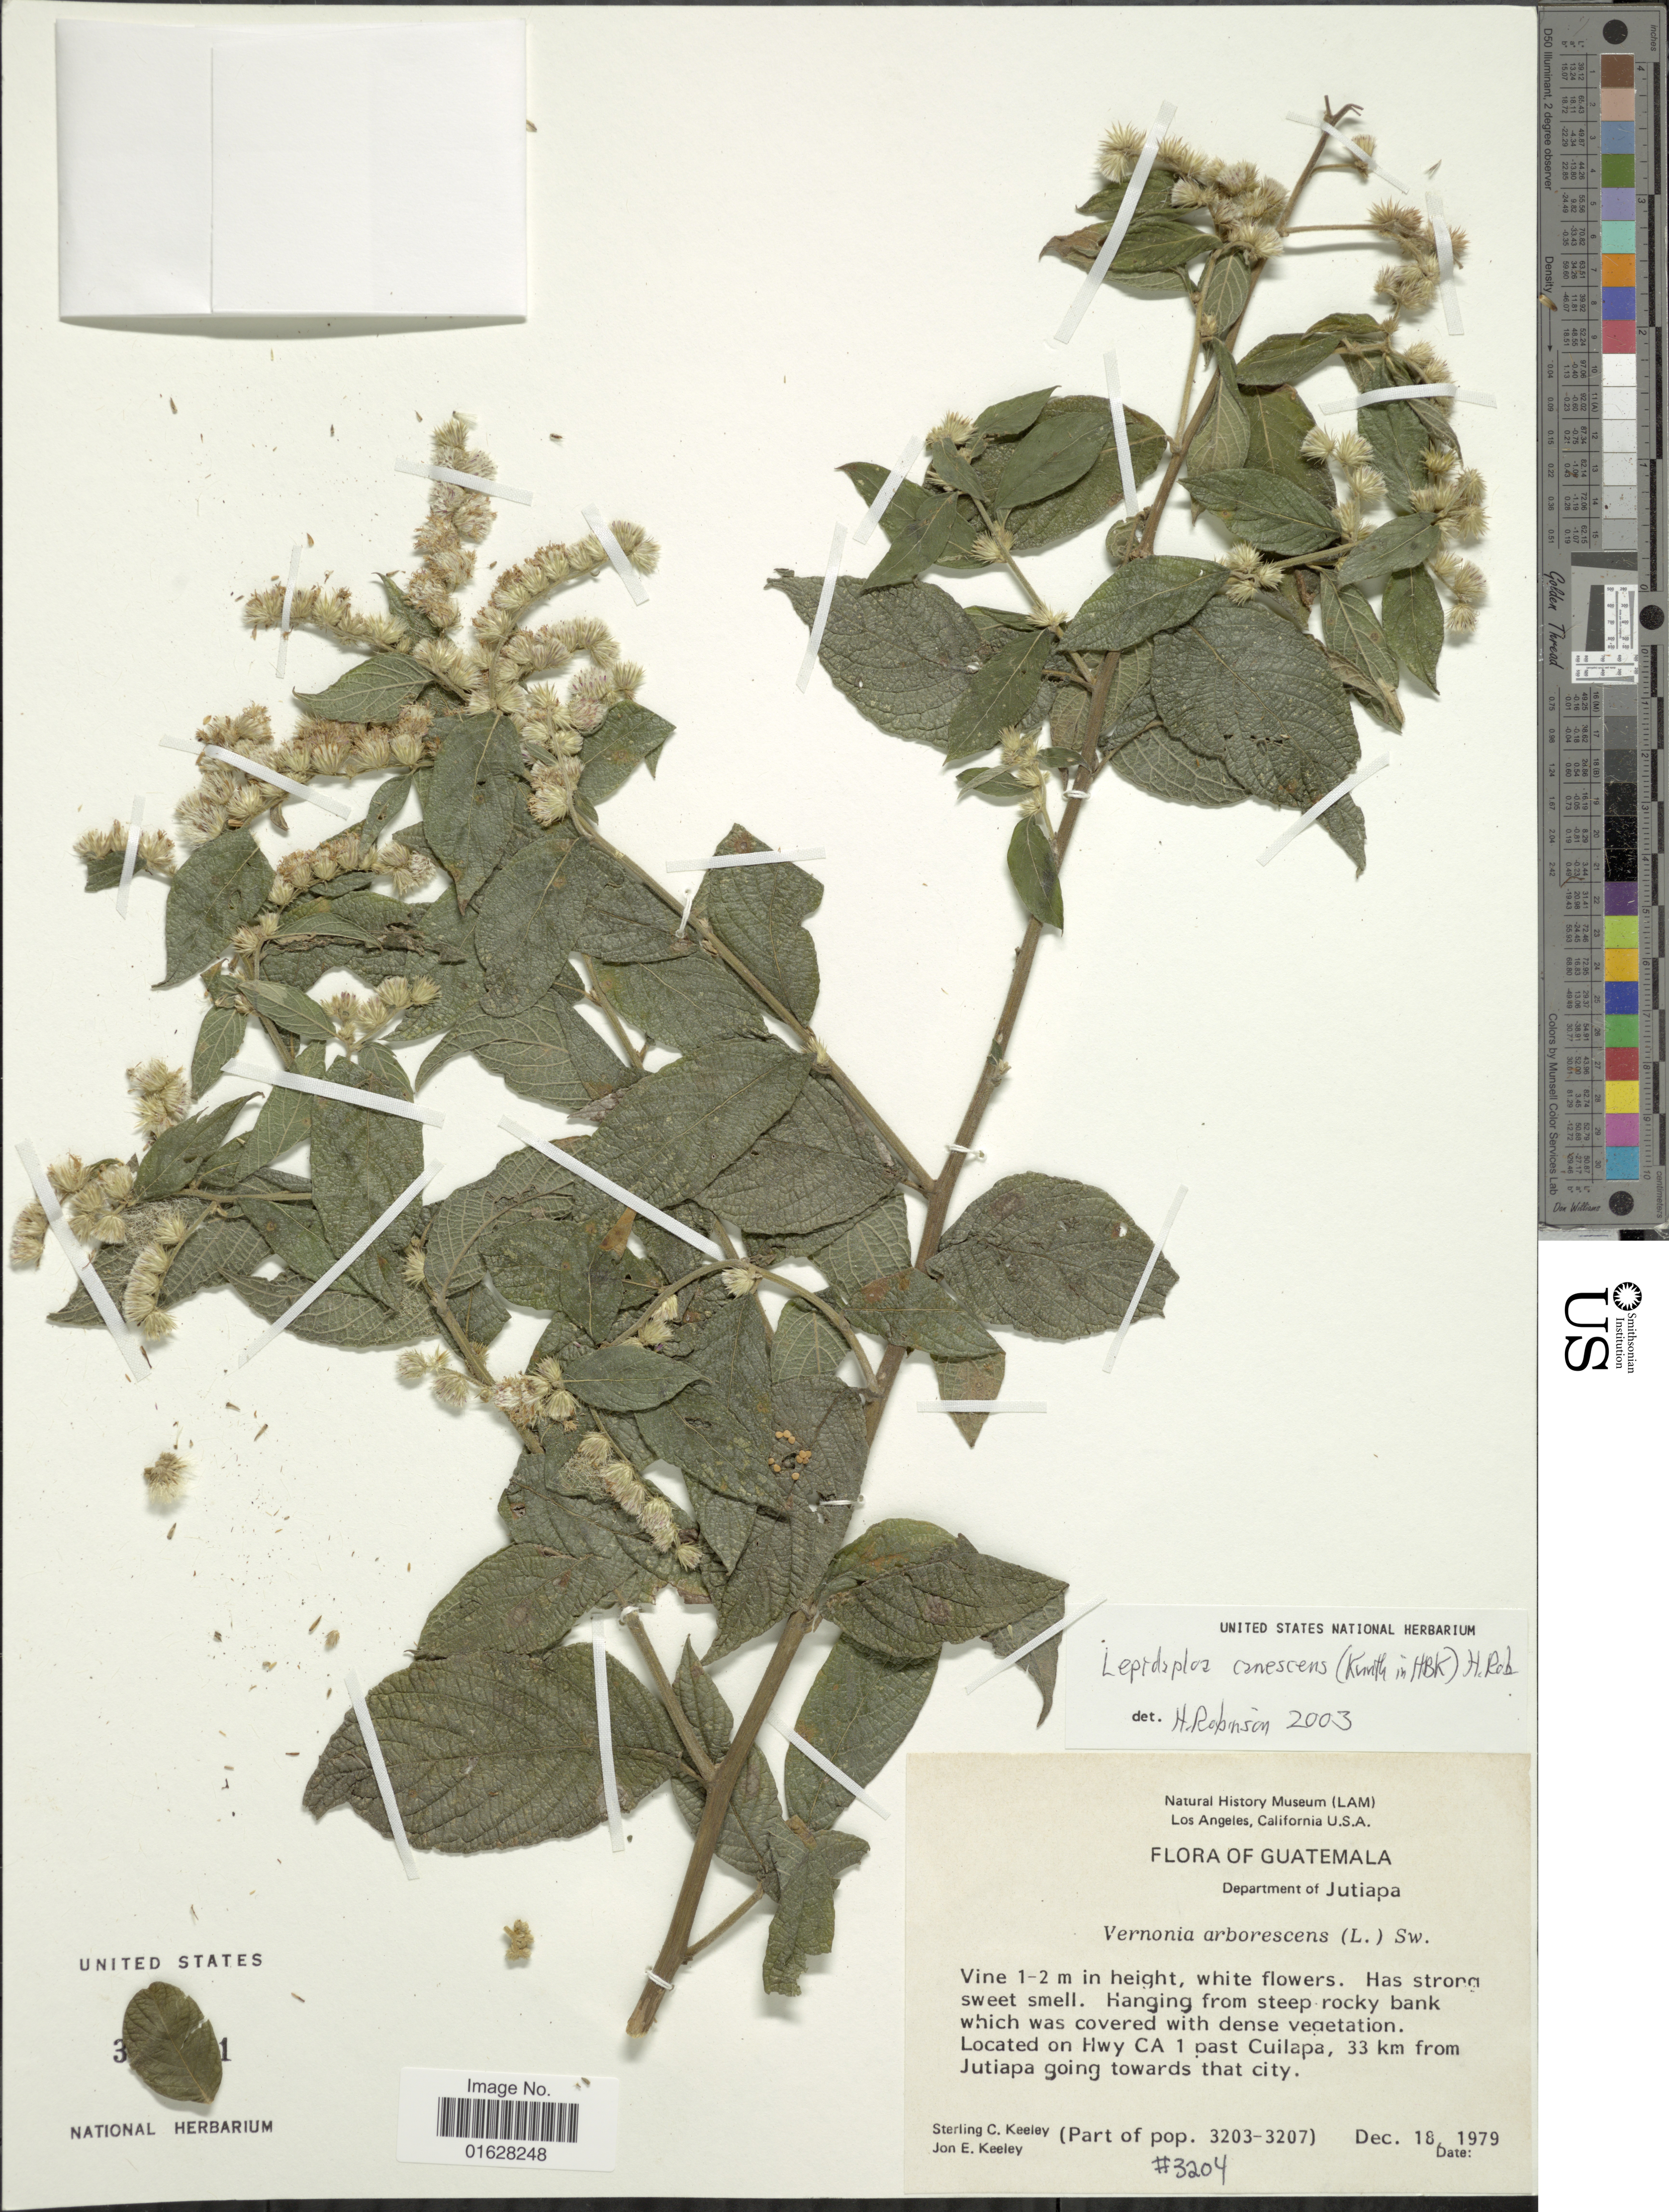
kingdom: Plantae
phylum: Tracheophyta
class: Magnoliopsida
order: Asterales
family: Asteraceae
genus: Lepidaploa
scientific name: Lepidaploa canescens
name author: (Kunth) H. Rob.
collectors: S. C. Keeley & J. E. Keeley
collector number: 3204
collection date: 1979-12-18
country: Guatemala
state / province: Jutiapa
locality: Department of Jutiapa, on Hwy CA 1 past Cuilapa, 33 km from Jutiapa going towards that city